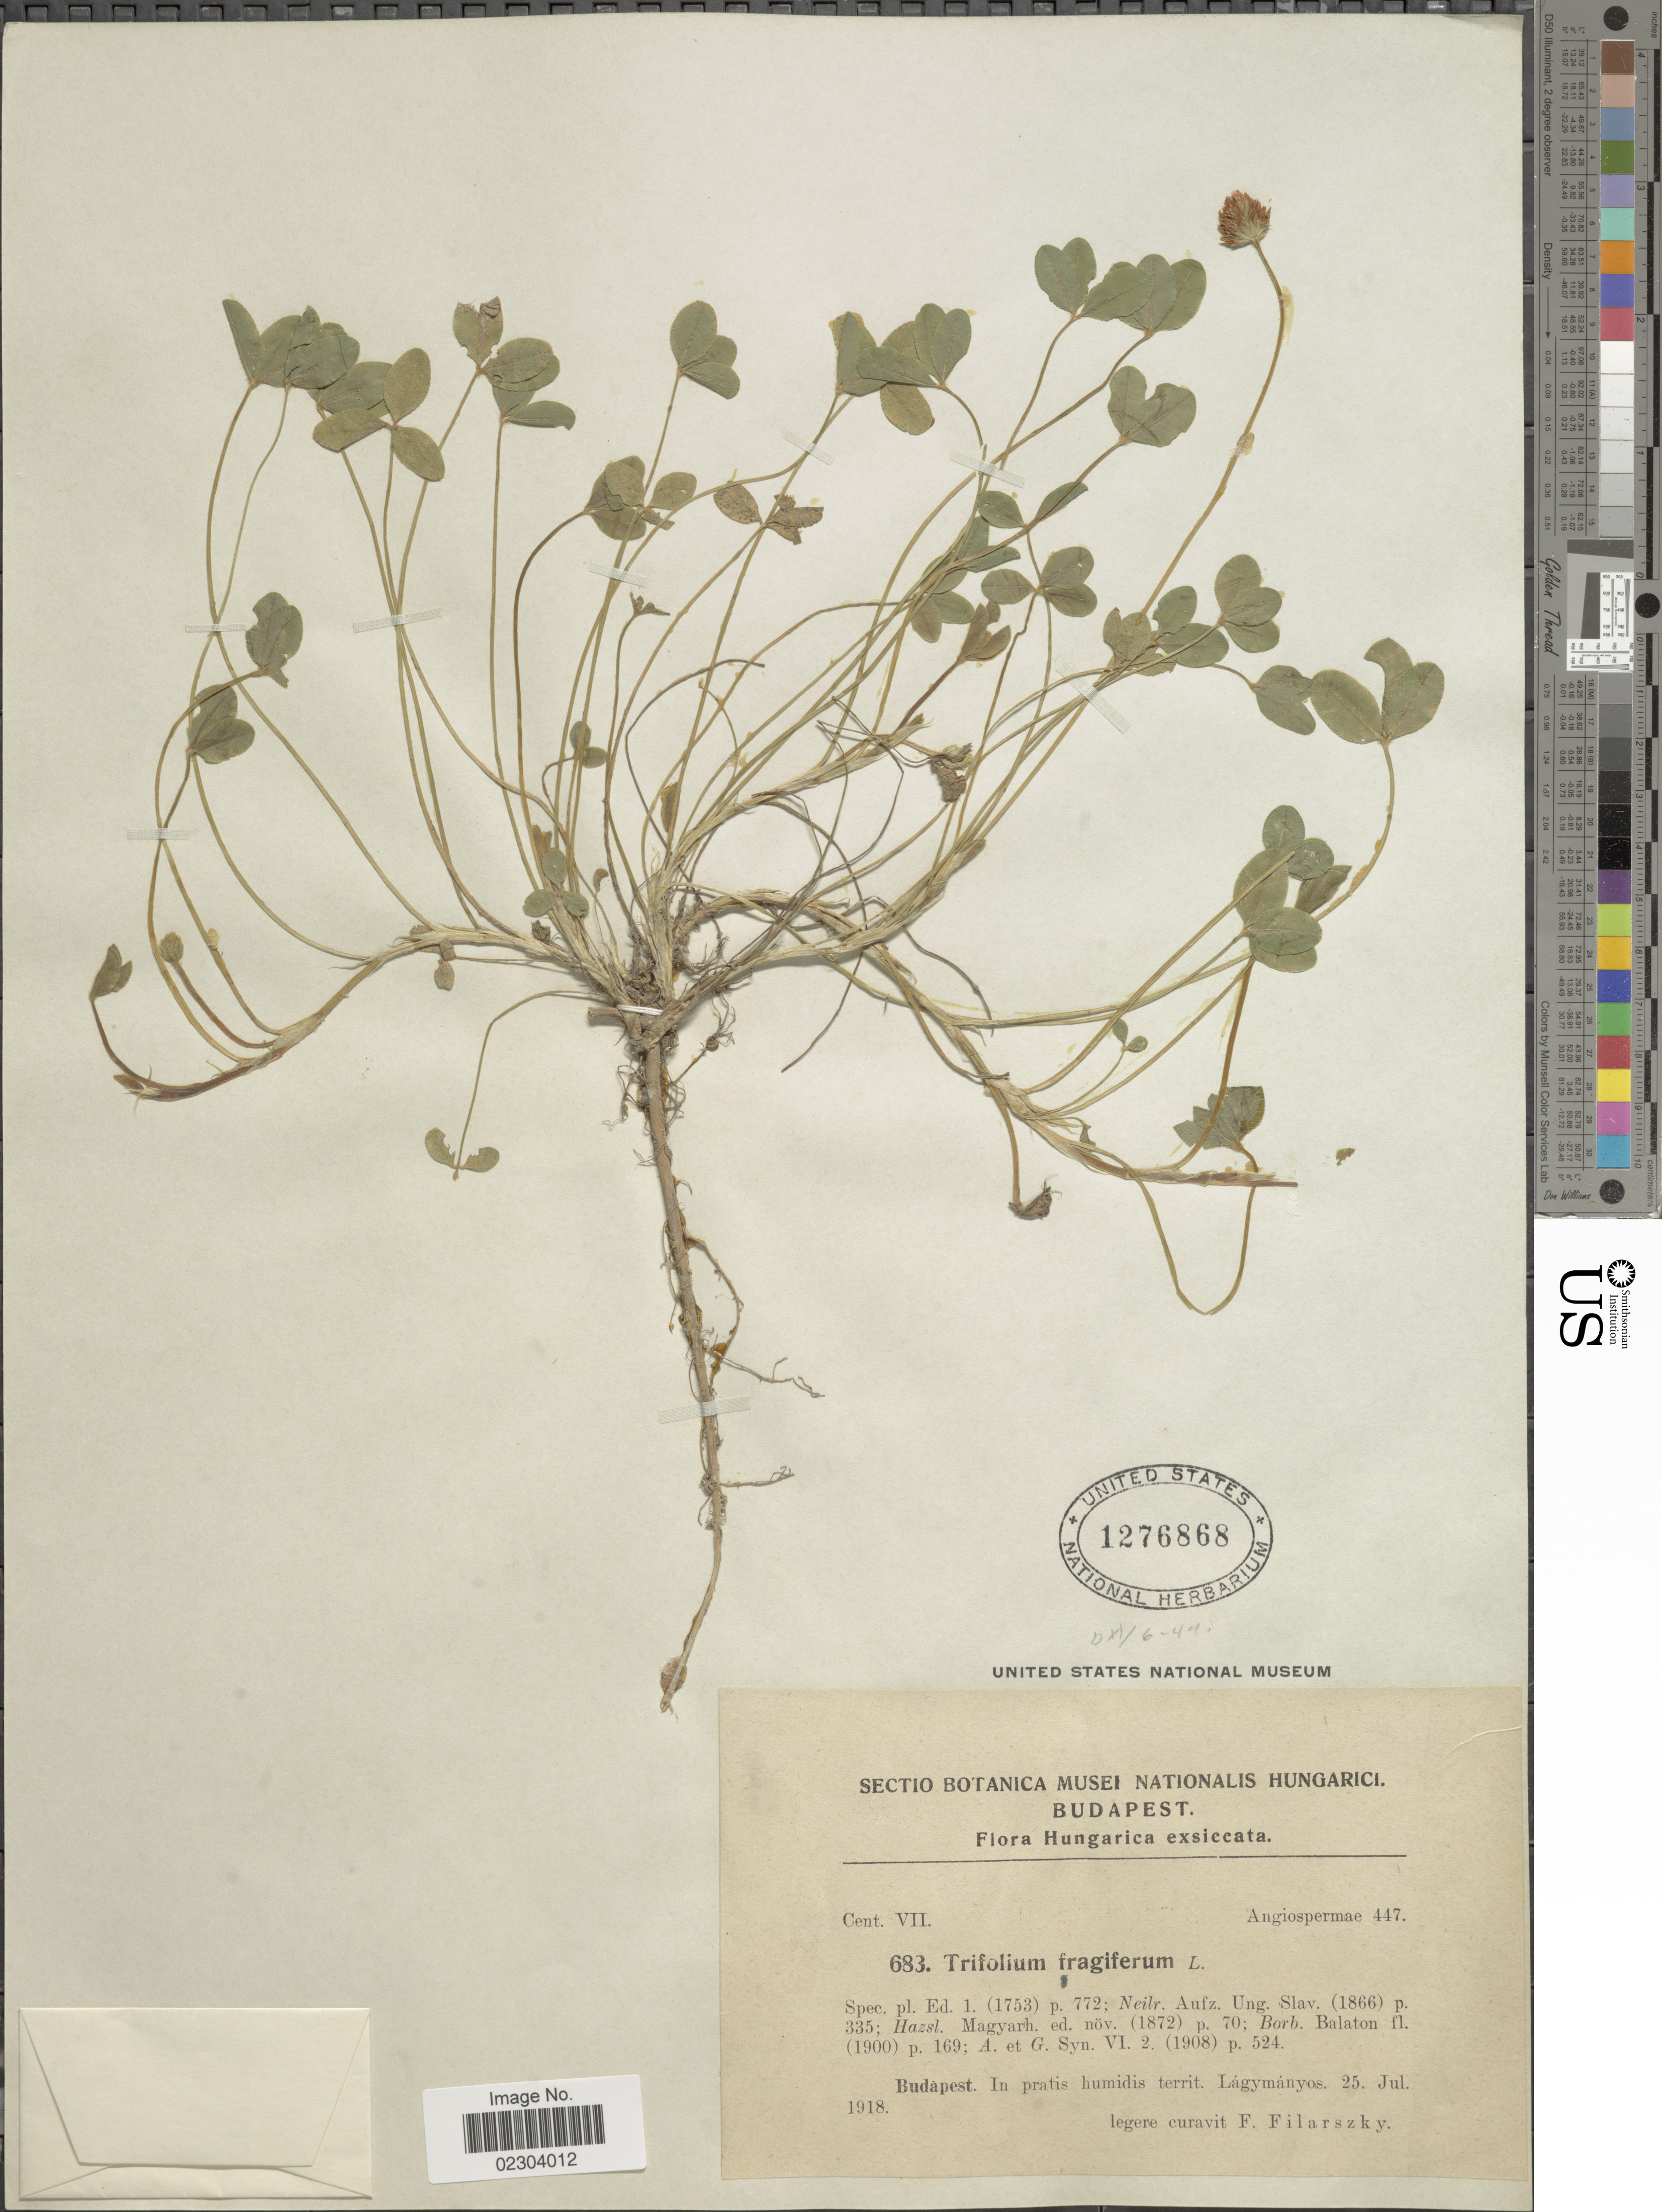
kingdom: Plantae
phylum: Tracheophyta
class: Magnoliopsida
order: Fabales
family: Fabaceae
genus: Trifolium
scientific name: Trifolium fragiferum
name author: L.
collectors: F. Filarszky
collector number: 683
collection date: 1918-07-25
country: Hungary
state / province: Budapest, Capital District of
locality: In prais humides territ. Lagymanyos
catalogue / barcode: US 1276868